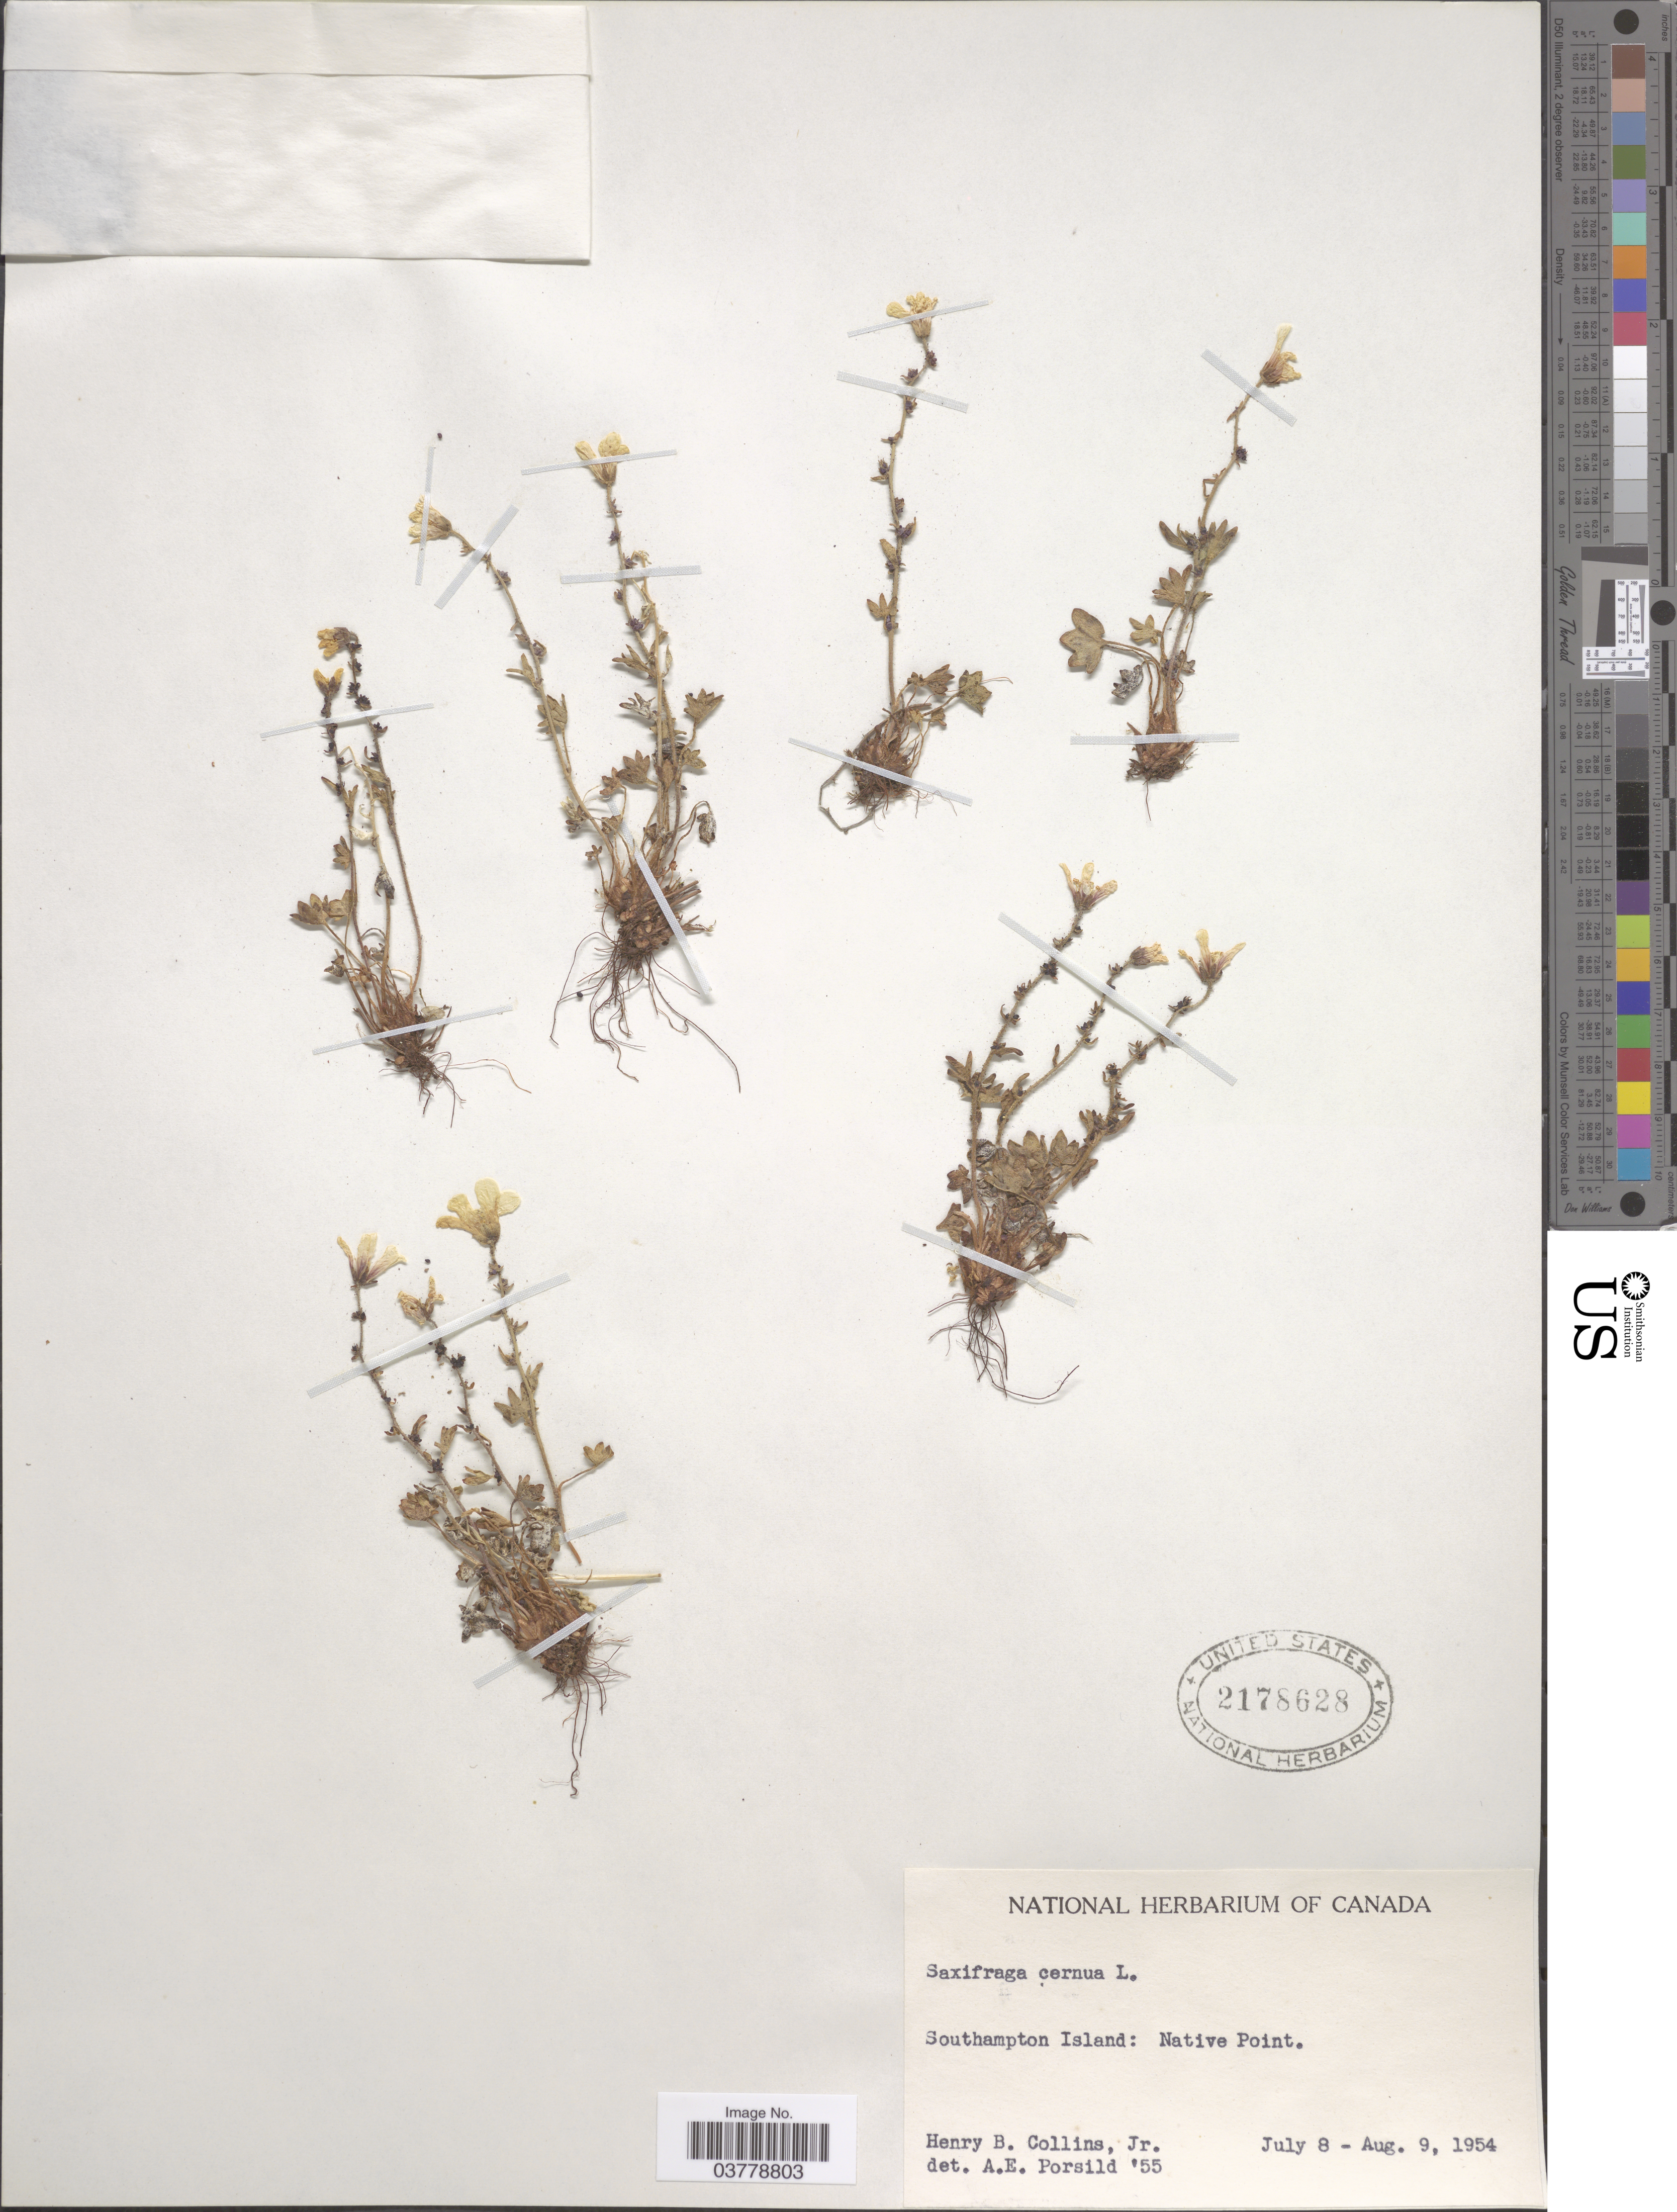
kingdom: Plantae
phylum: Tracheophyta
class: Magnoliopsida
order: Saxifragales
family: Saxifragaceae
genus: Saxifraga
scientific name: Saxifraga cernua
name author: L.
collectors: H. Collins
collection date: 1954-07-08/1954-08-09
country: Canada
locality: Southampton Island: Native Point.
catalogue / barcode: US 2178628